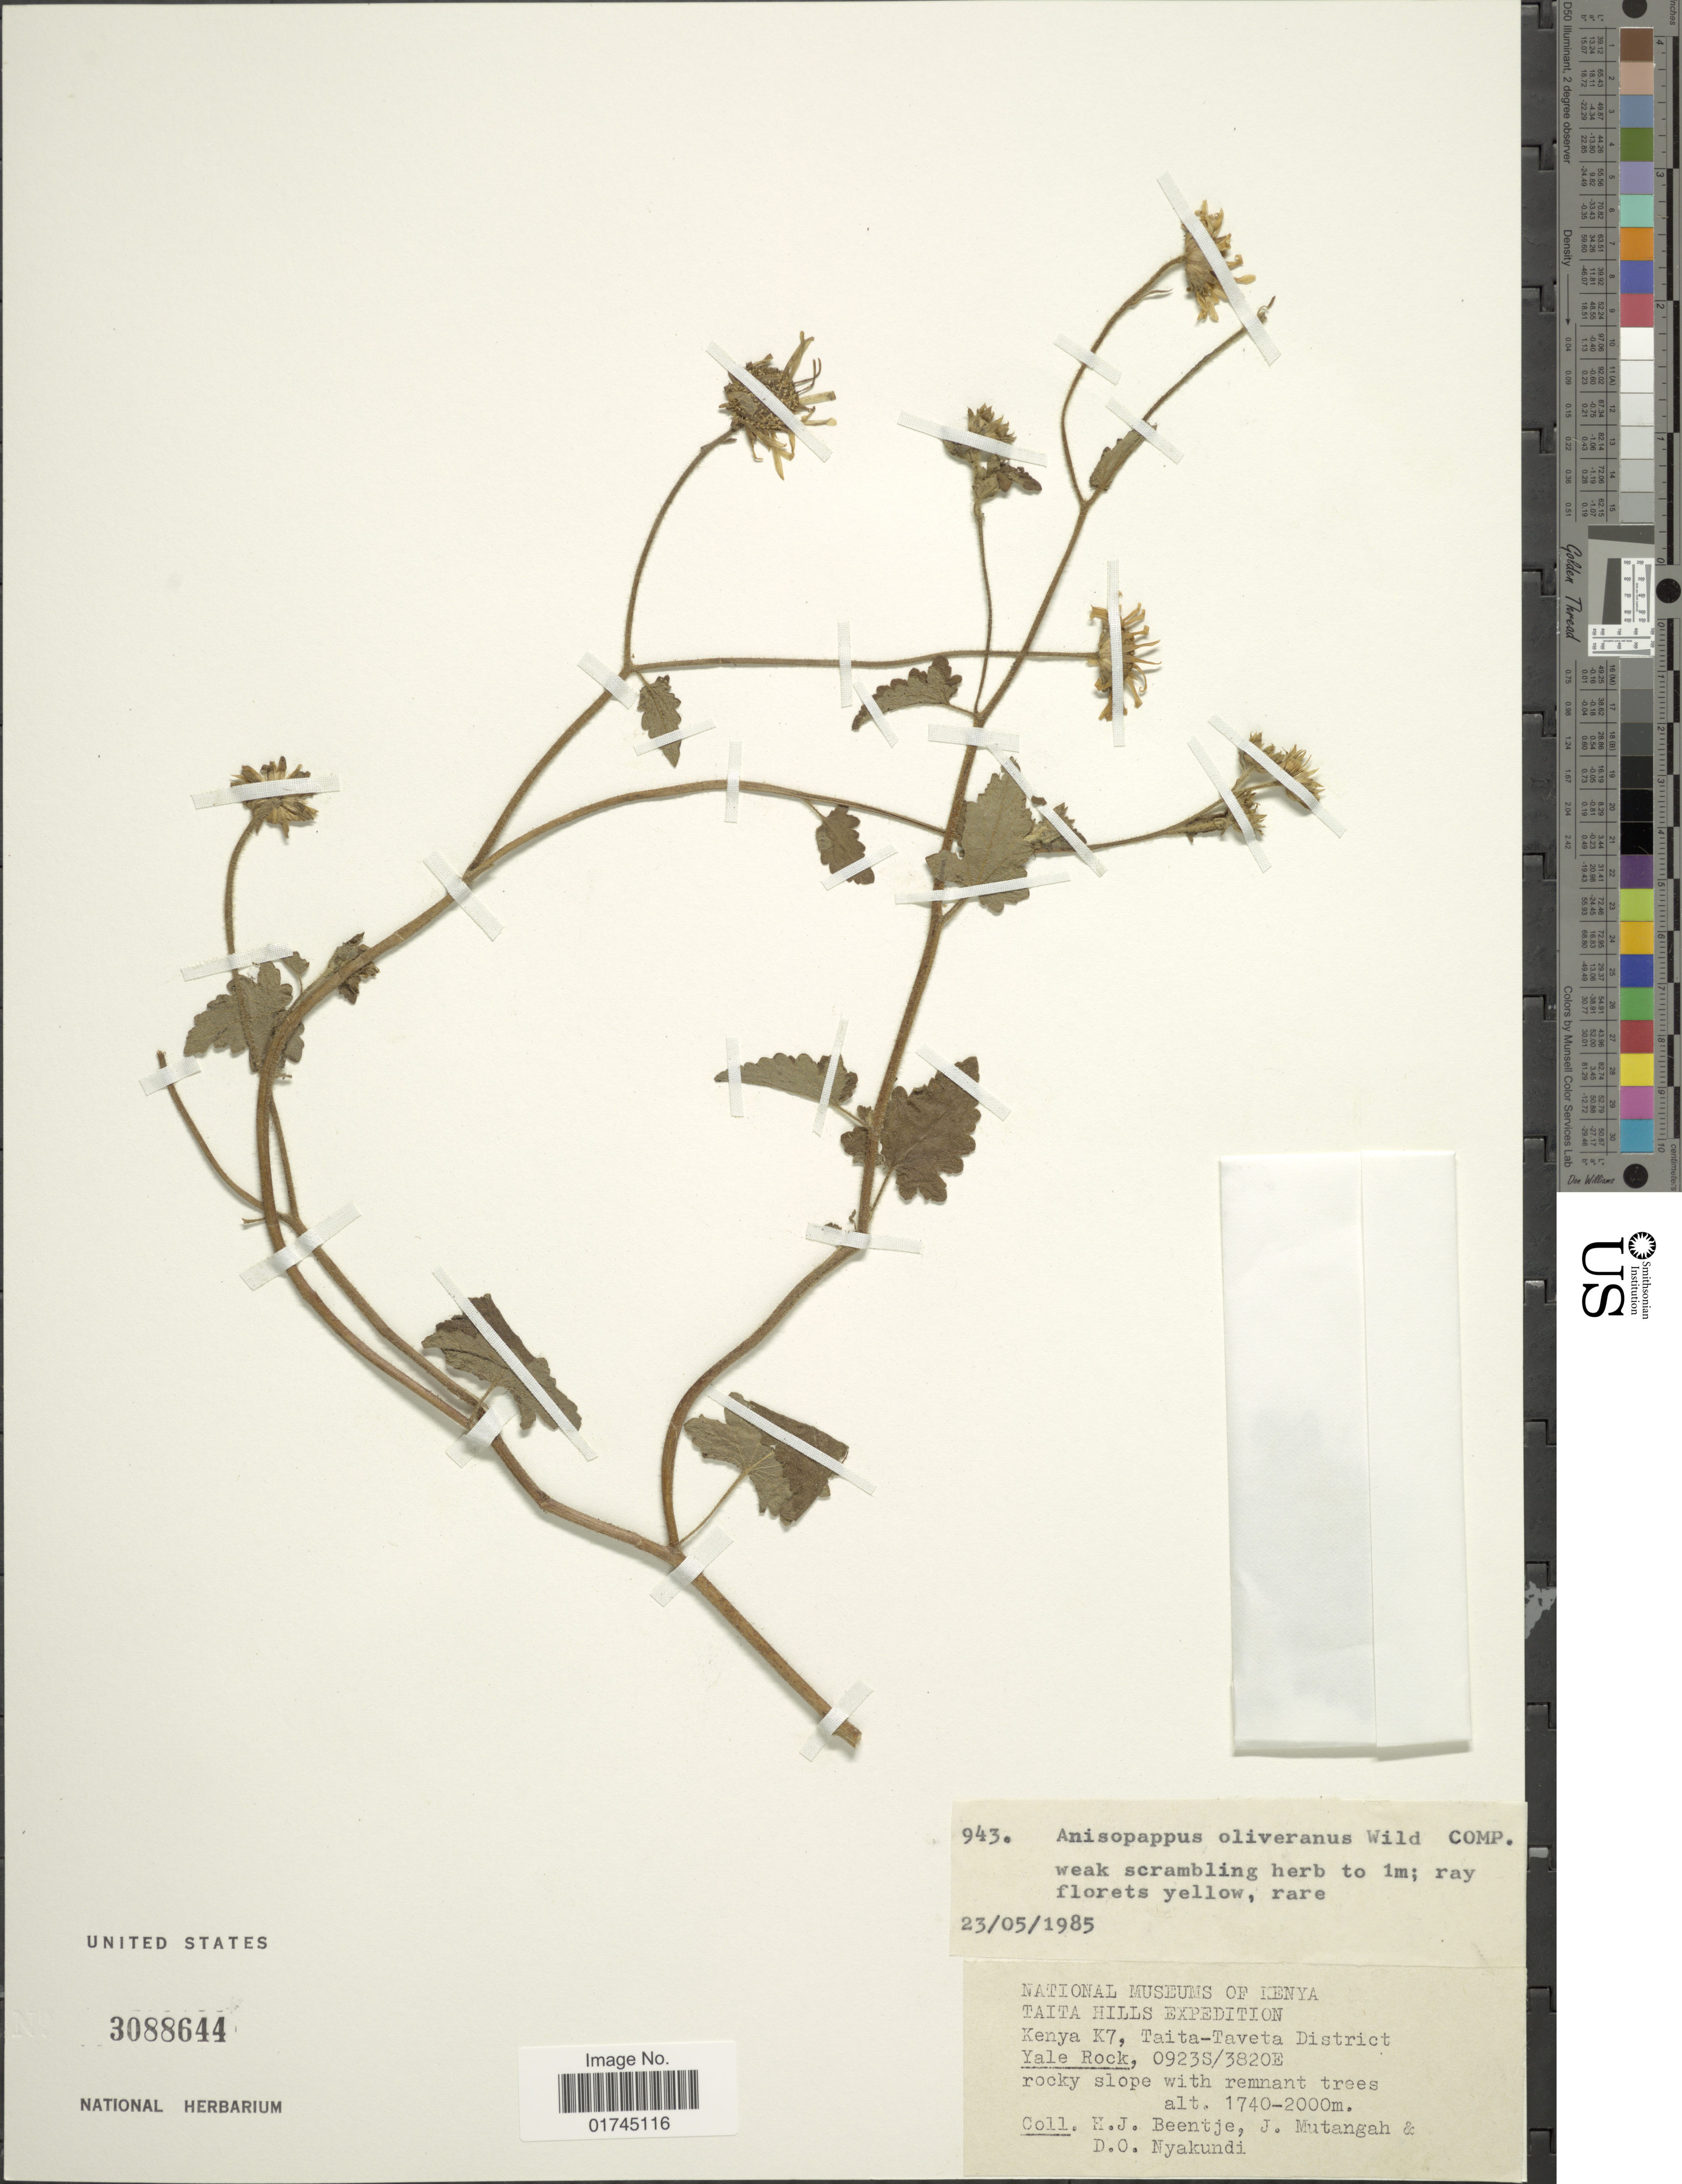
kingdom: Plantae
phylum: Tracheophyta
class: Magnoliopsida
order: Asterales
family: Asteraceae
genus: Anisopappus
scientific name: Anisopappus oliverianus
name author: (Oliv.) Wild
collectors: H. J. Beentje, J. Mutanga & D. Nyakundi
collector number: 943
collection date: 1985-05-23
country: Kenya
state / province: Taita Taveta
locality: Kenya K7, Yale Rock, rocky slope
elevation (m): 1740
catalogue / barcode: US 3088644